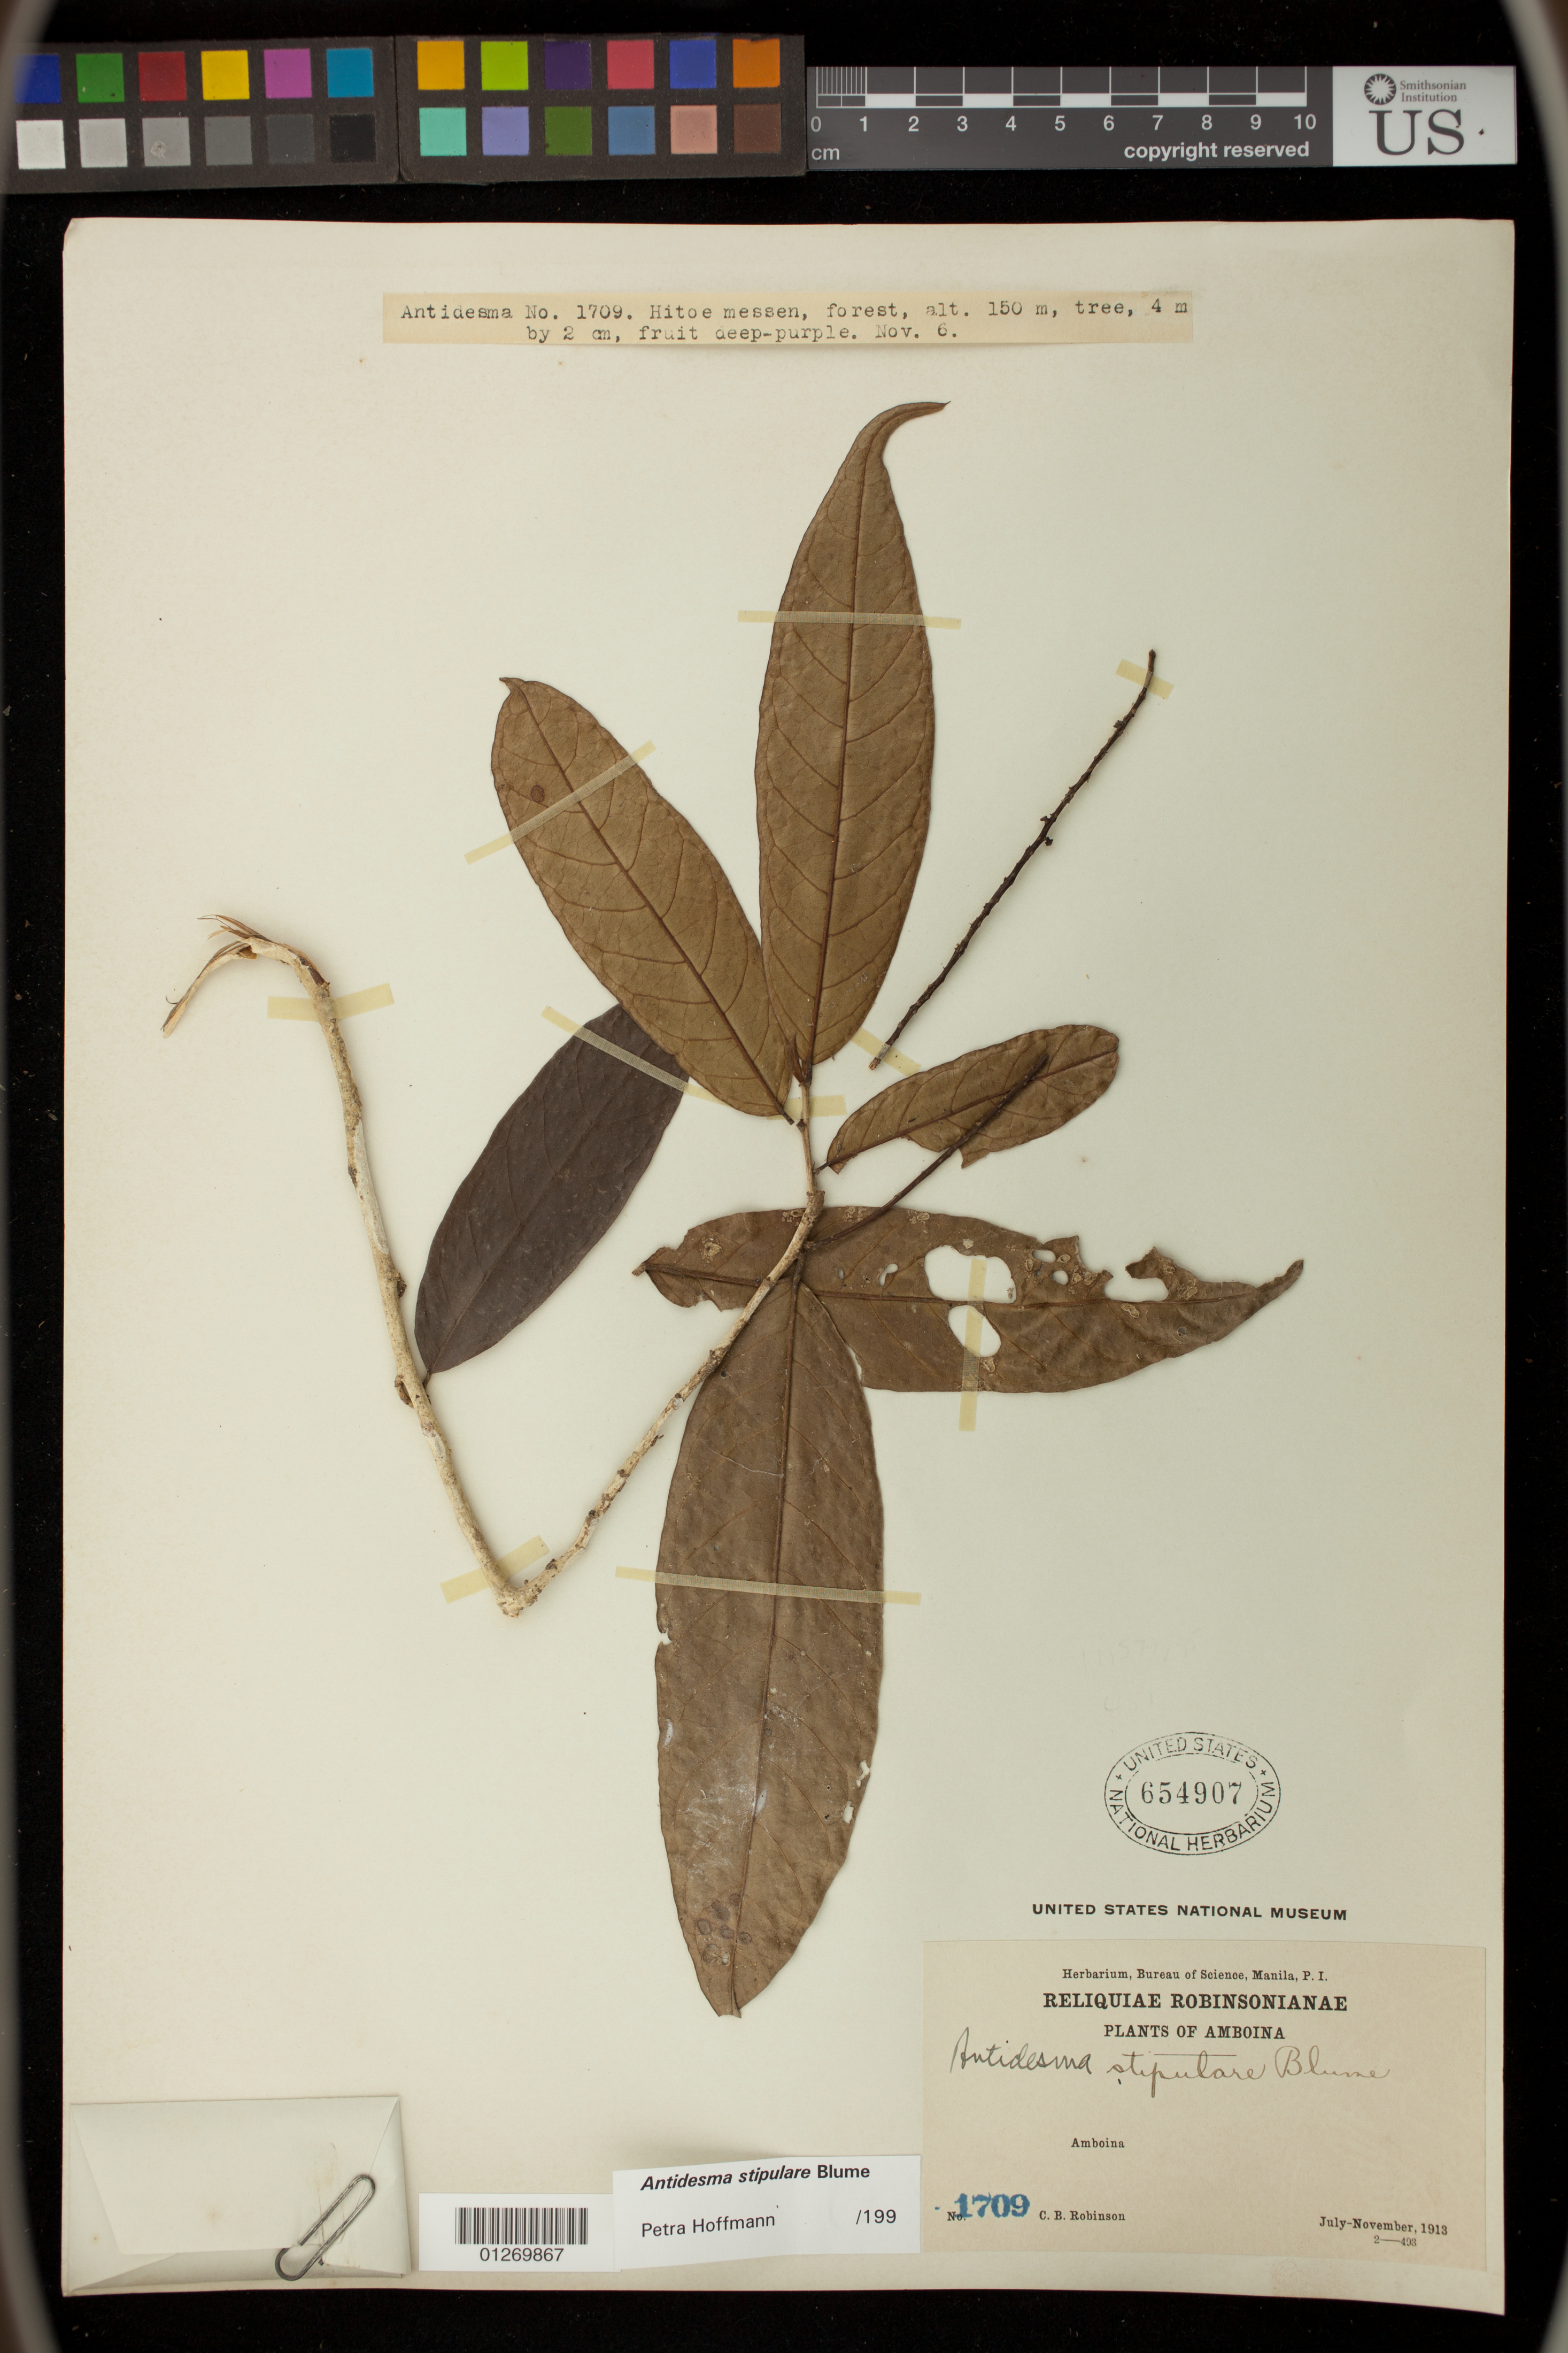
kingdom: Plantae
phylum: Tracheophyta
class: Magnoliopsida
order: Malpighiales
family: Phyllanthaceae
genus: Antidesma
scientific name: Antidesma stipulare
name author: Blume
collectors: C. Robinson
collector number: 1709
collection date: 1913-07/1913-11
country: Indonesia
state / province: Maluku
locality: Amboina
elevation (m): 150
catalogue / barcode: US 654907